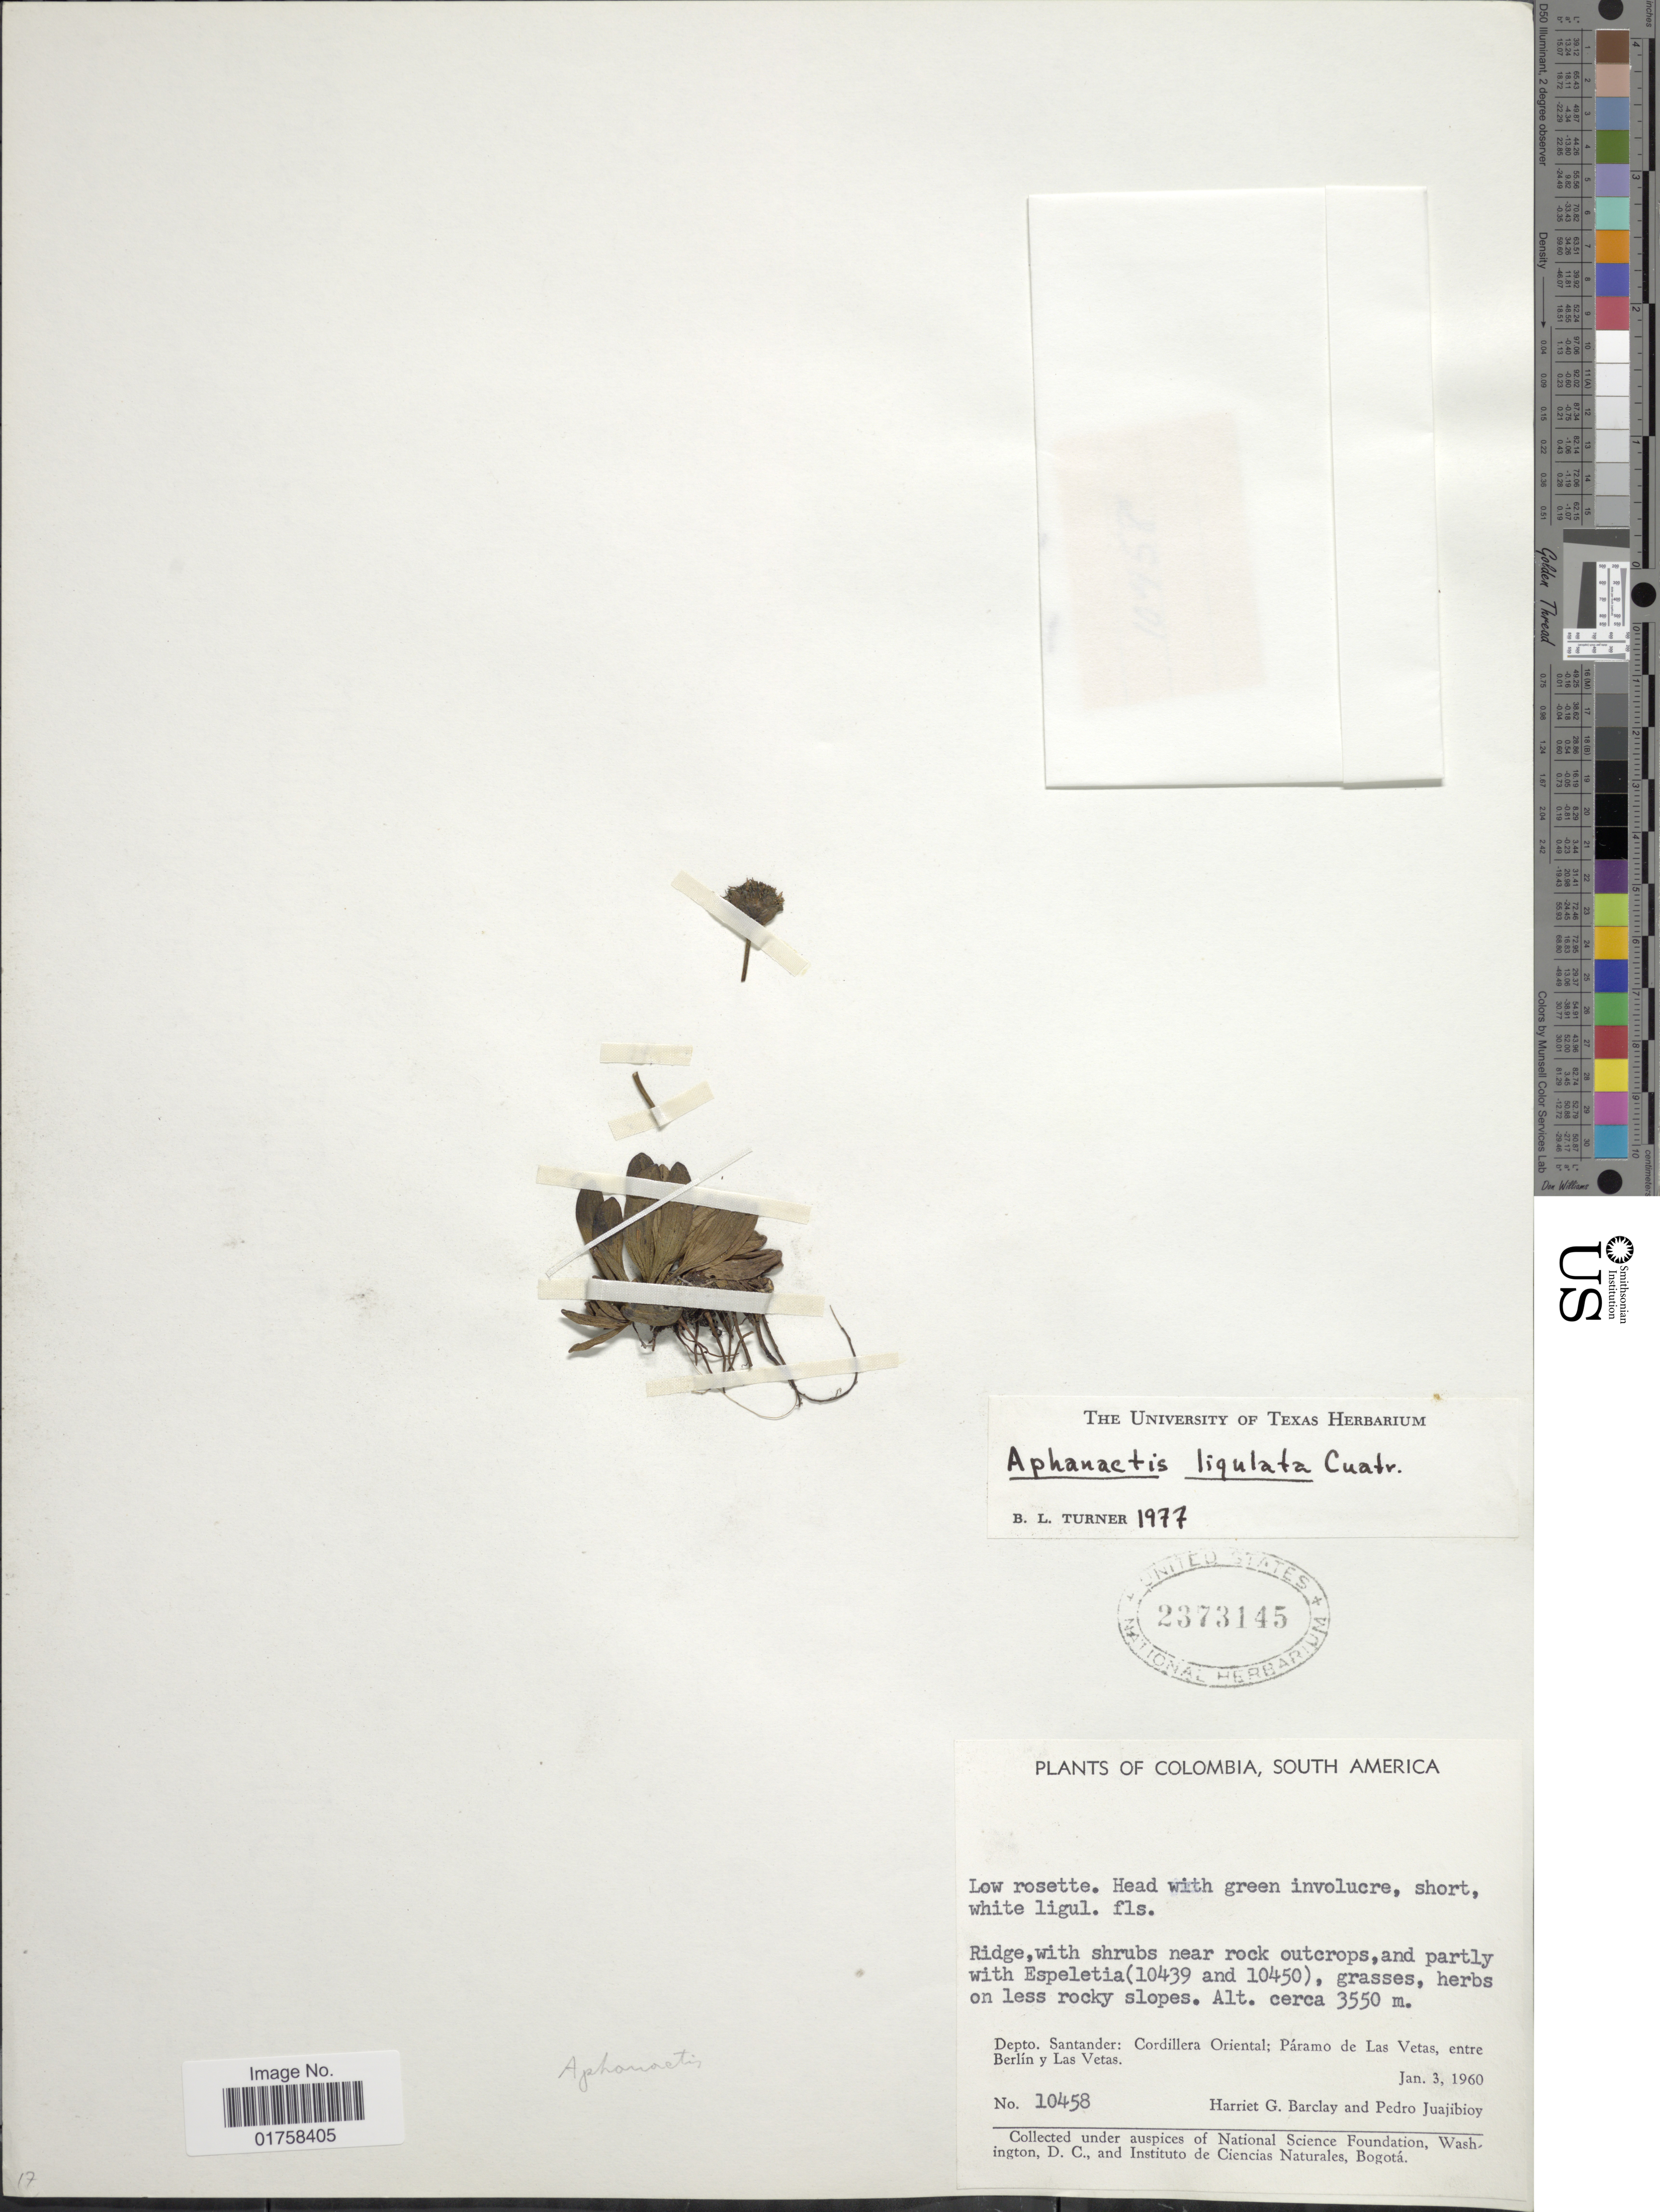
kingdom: Plantae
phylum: Tracheophyta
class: Magnoliopsida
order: Asterales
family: Asteraceae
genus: Aphanactis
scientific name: Aphanactis ligulata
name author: Cuatrec.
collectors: H. G. Barclay & P. Juajibioy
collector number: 10458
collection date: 1960-01-03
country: Colombia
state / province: Santander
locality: Depto Santander: Cordillera Oriental; Paramo de Las Vetas, entre Berlin y Las Vetas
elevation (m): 3550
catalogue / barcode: US 2373145